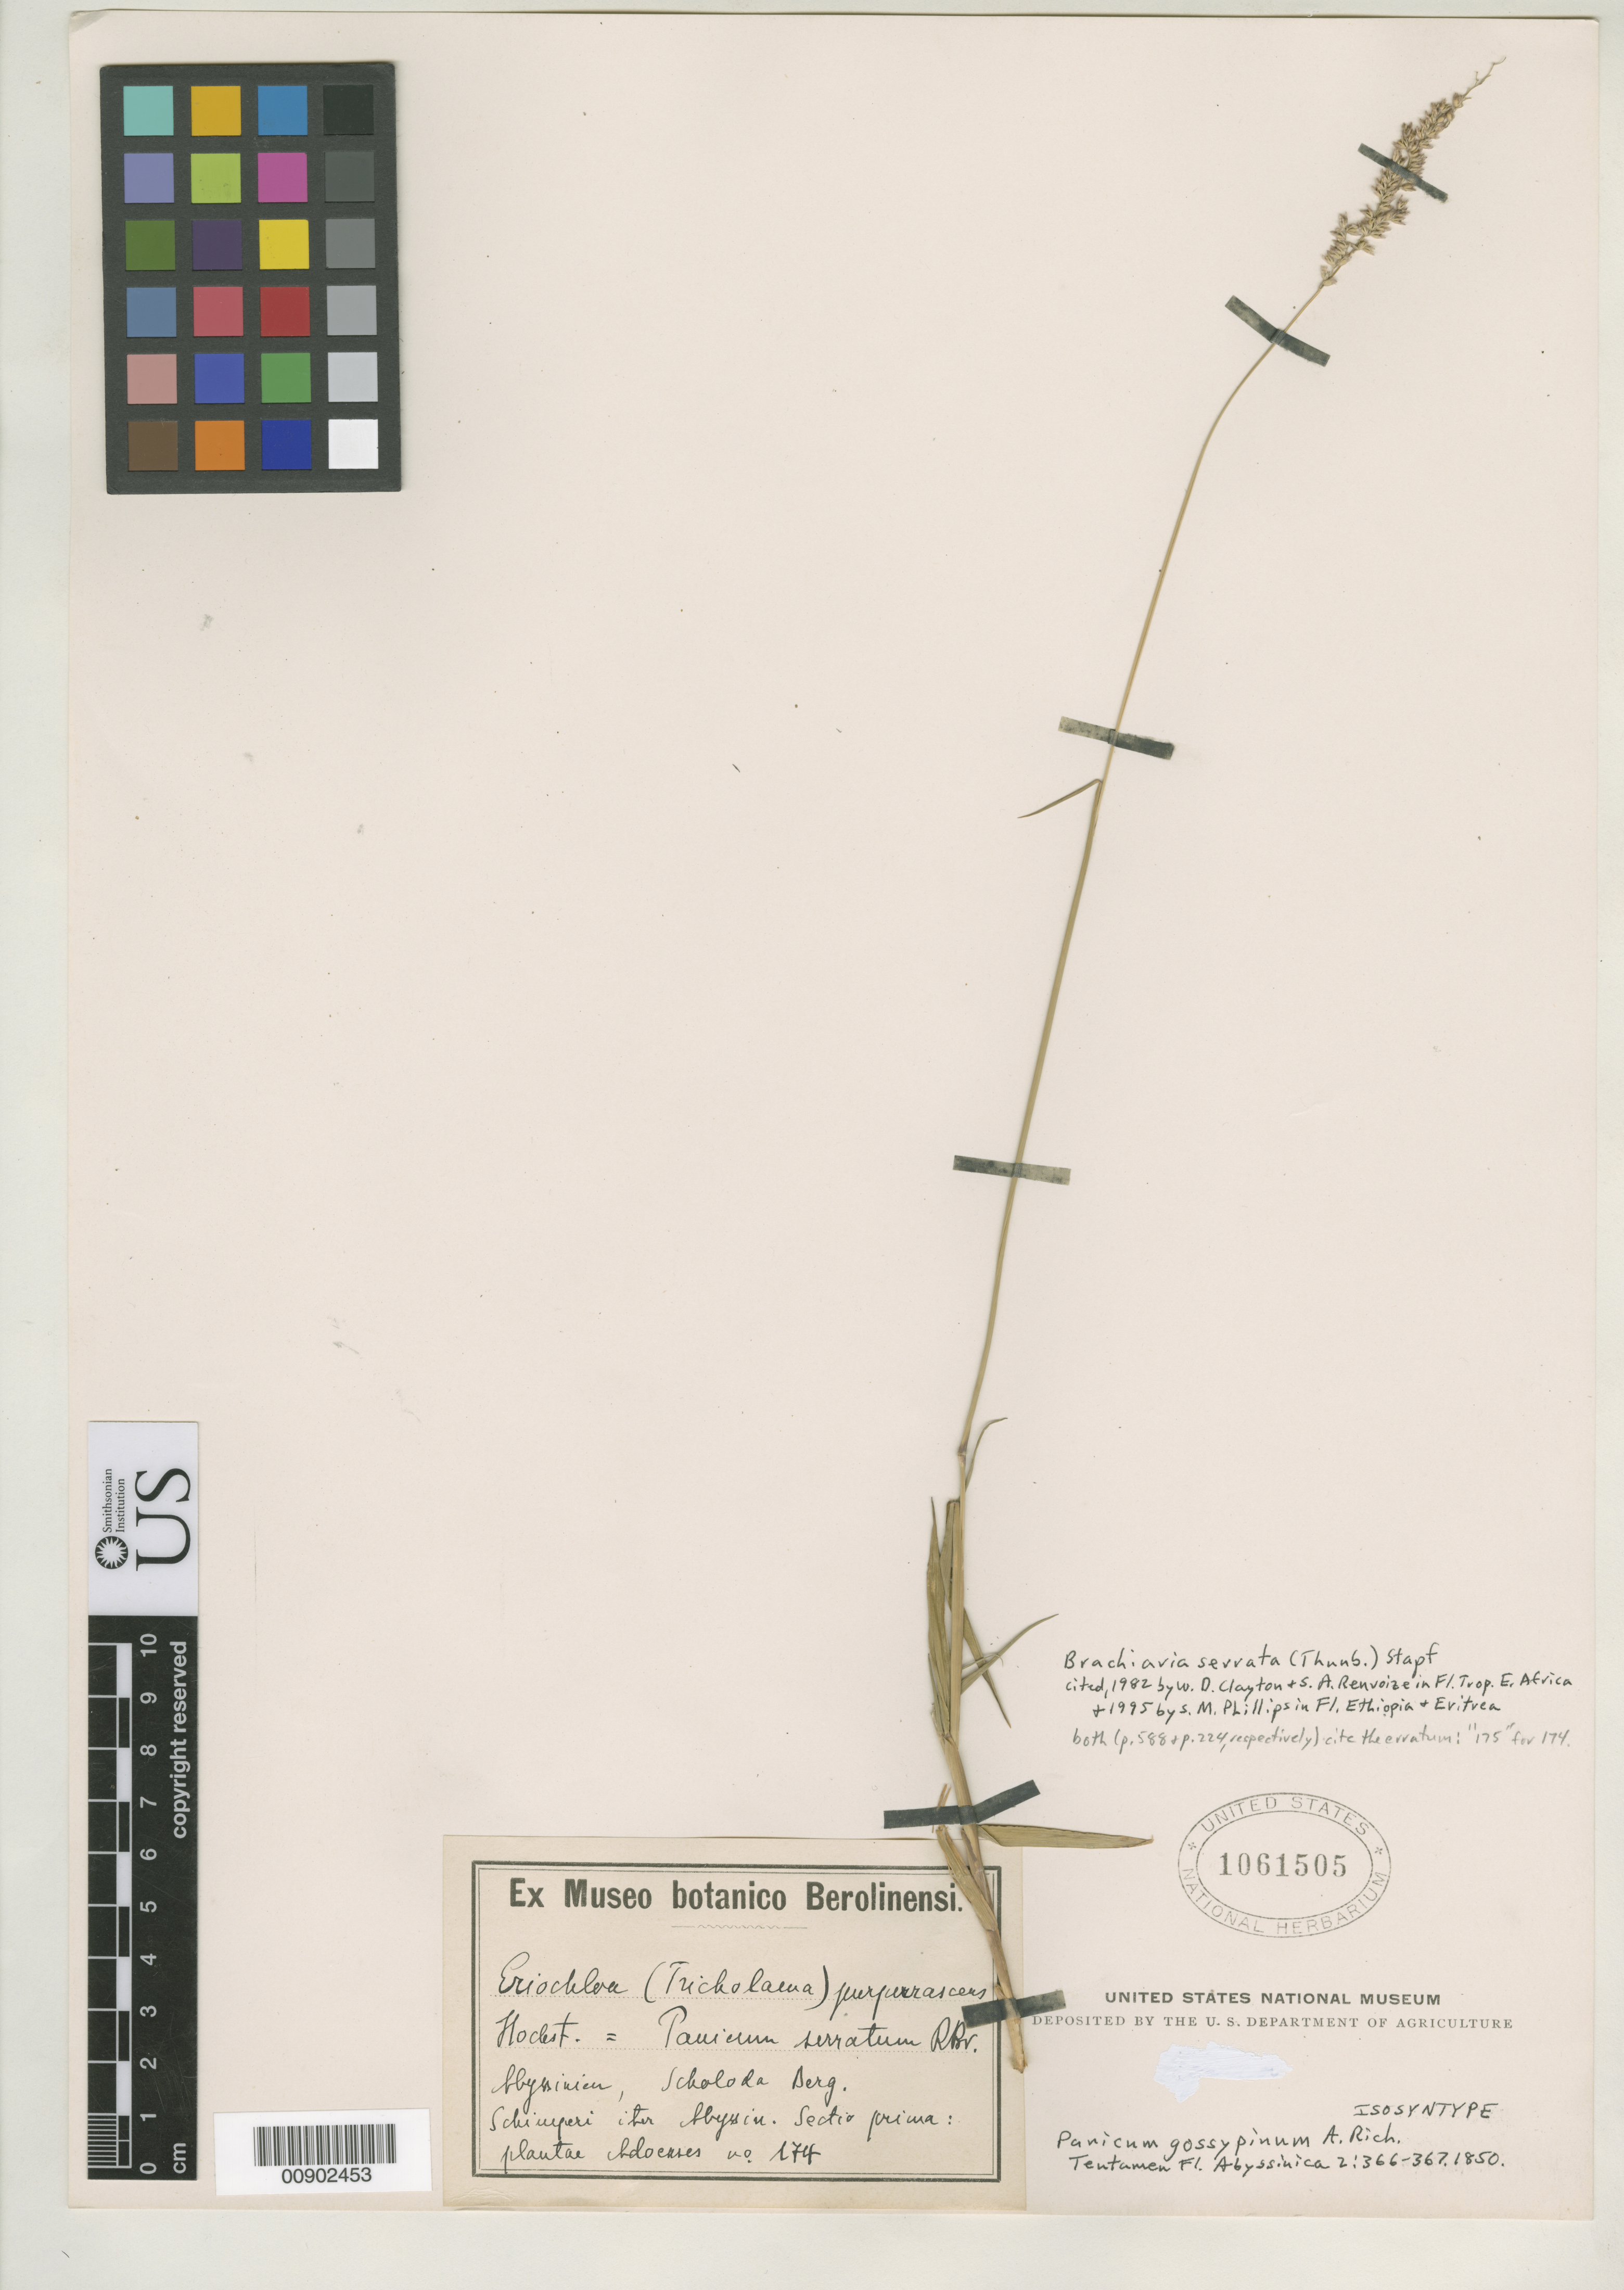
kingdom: Plantae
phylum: Tracheophyta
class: Liliopsida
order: Poales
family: Poaceae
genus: Panicum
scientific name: Panicum gossypinum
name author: A. Rich.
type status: Isosyntype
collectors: G. W. Schimper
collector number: I 174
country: Ethiopia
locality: Abyssinia, Scholoda Berg [protologue, "Crescit in latere Euronoto, et medio montis Selleuda prope Adoua, mense Junio"]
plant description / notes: Later homonym of Panicum gossipinum Hook.f. & Arn. (1841). Currently accepted name as cited by Clayton & Renvoize in Fl. Trop. E. Africa (1982) & Phillips in Fl. Ethiopia & Eritrea (1995).; Protologue cites "sect. I, no. 175" (not 174).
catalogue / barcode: US 1061505